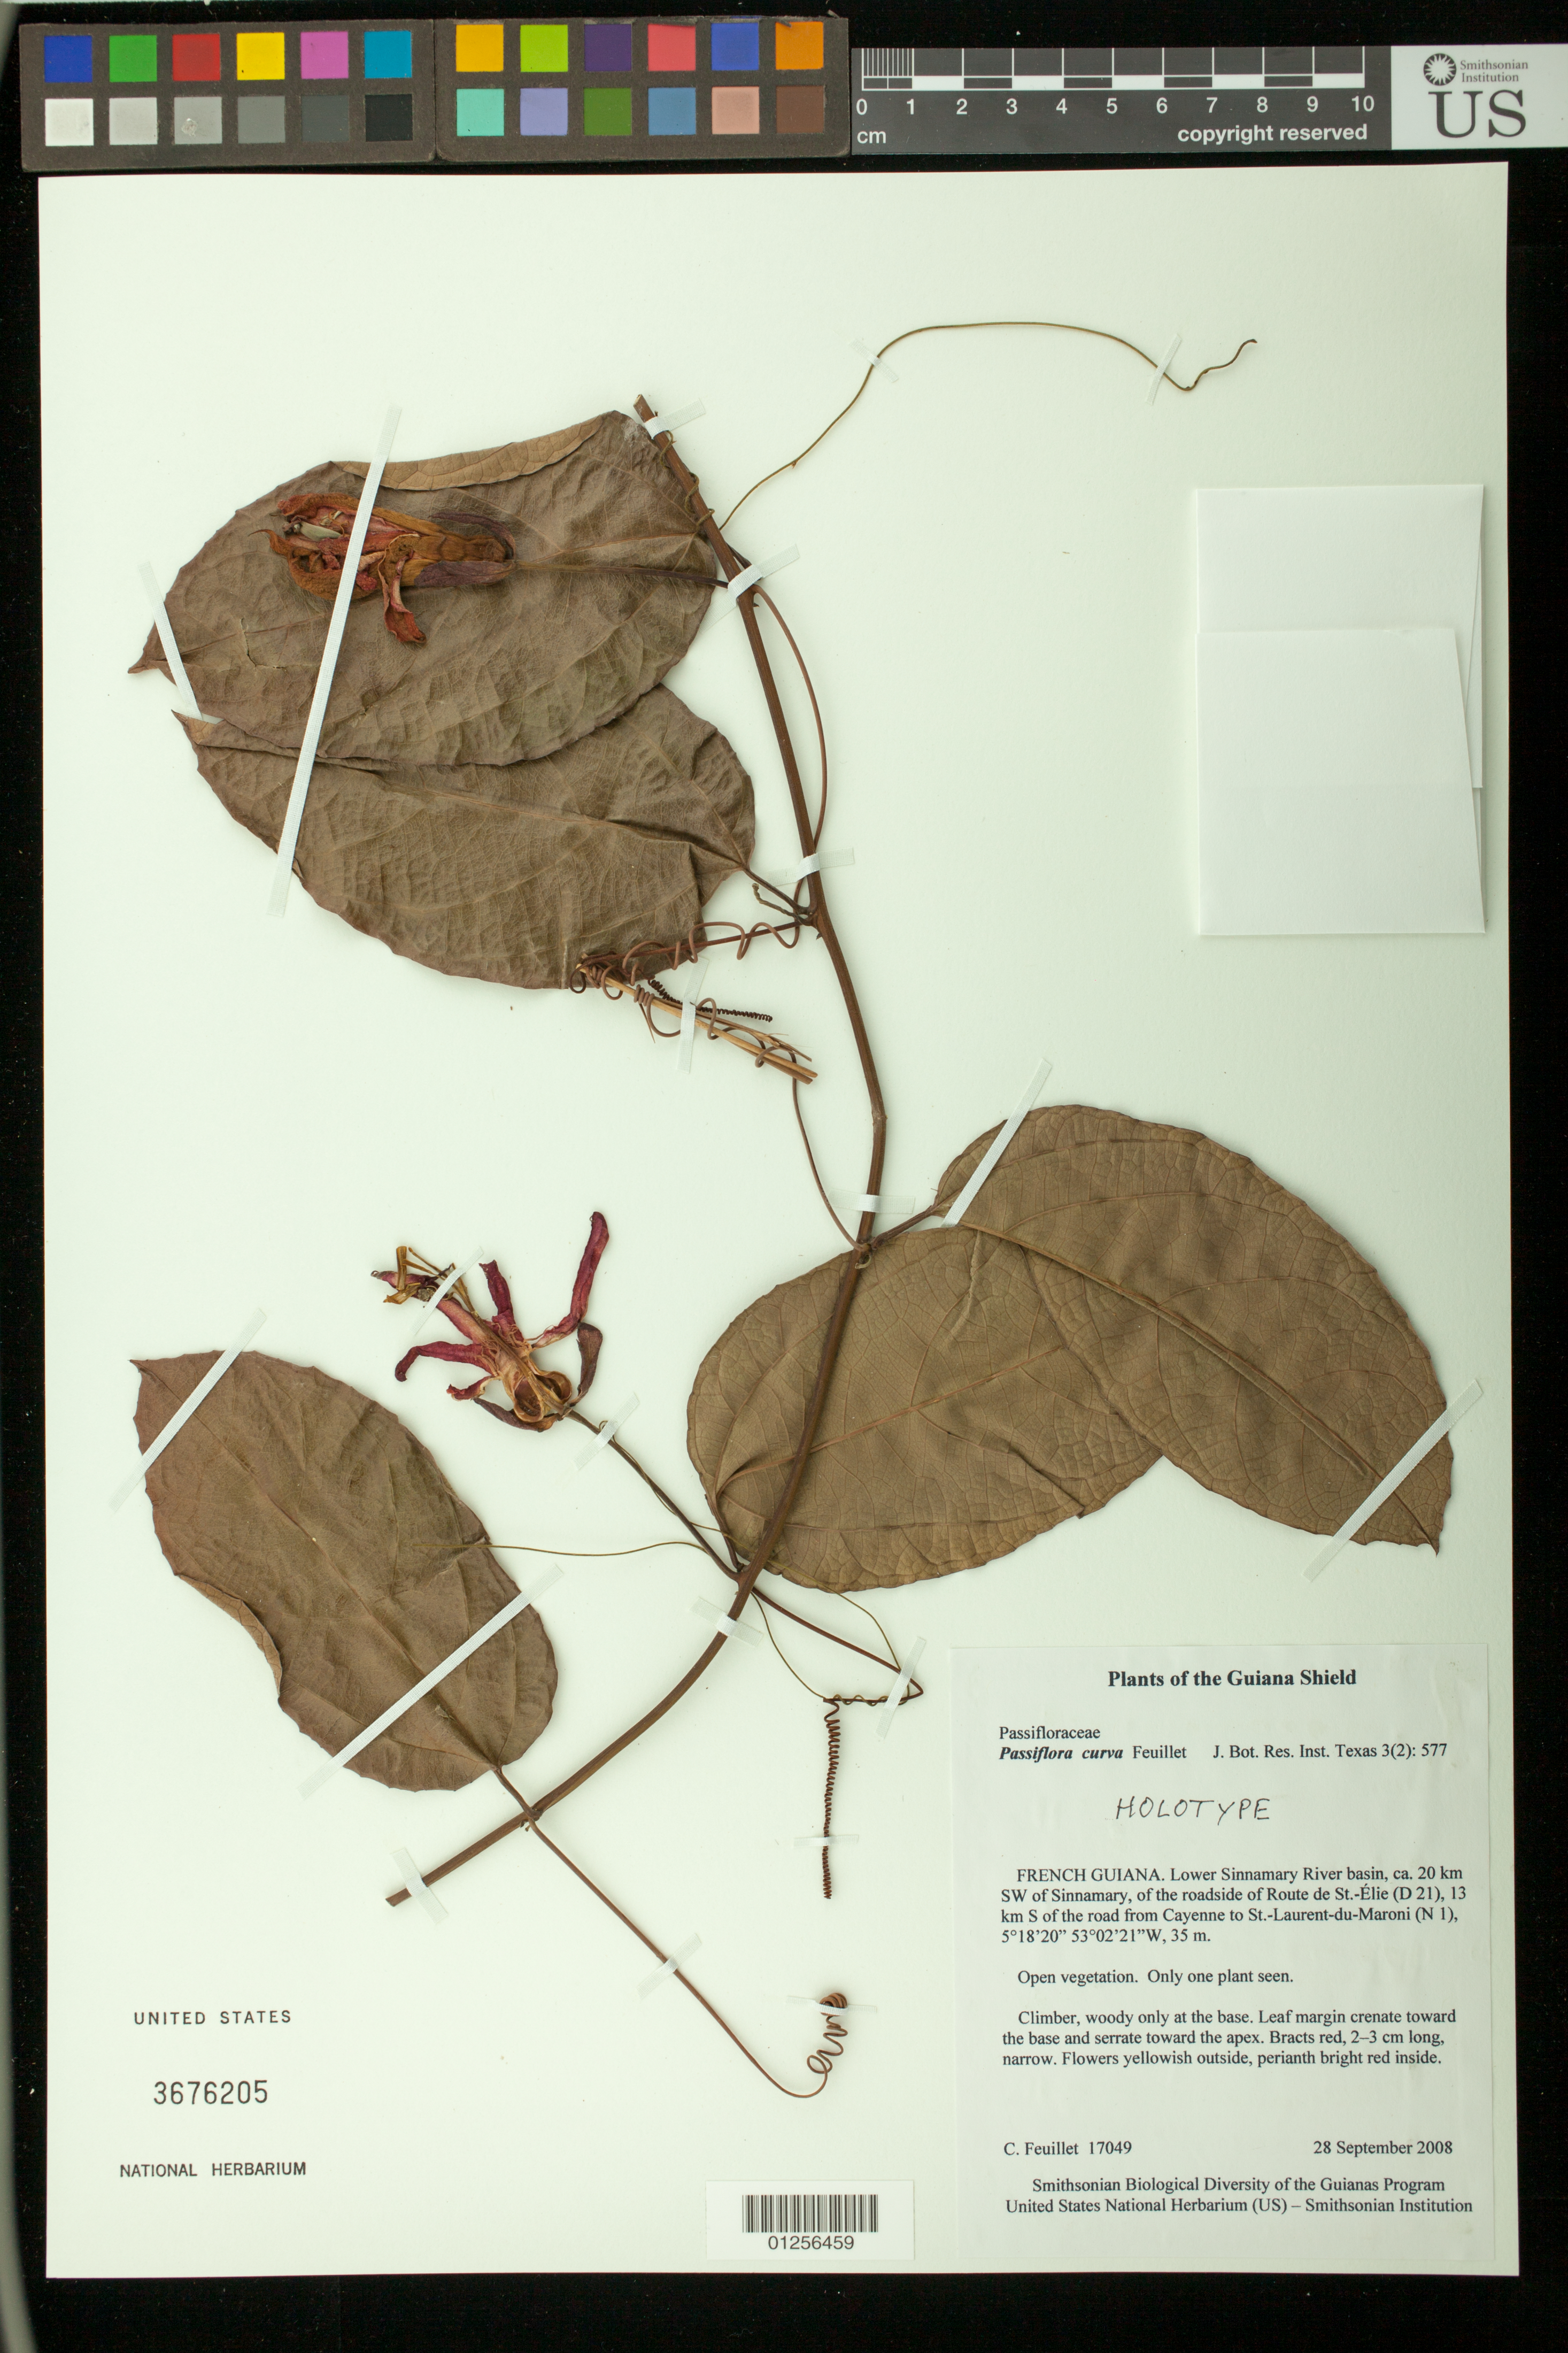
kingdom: Plantae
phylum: Tracheophyta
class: Magnoliopsida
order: Malpighiales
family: Passifloraceae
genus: Passiflora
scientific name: Passiflora curva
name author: Feuillet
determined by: Feuillet, C.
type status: Holotype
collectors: C. Feuillet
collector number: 17049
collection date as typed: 28 September 2008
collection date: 2008-09-28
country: French Guiana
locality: Lower Sinnamary River basin, ca. 20 km SW of Sinnamary, of the roadside of Route de St.-Elie (D 21), 13 km S of the road from Cayenne to S. Laurent du Maroni (N 1)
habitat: Open vegetation. Only one plant seen.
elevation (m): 35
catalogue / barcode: US 3676205